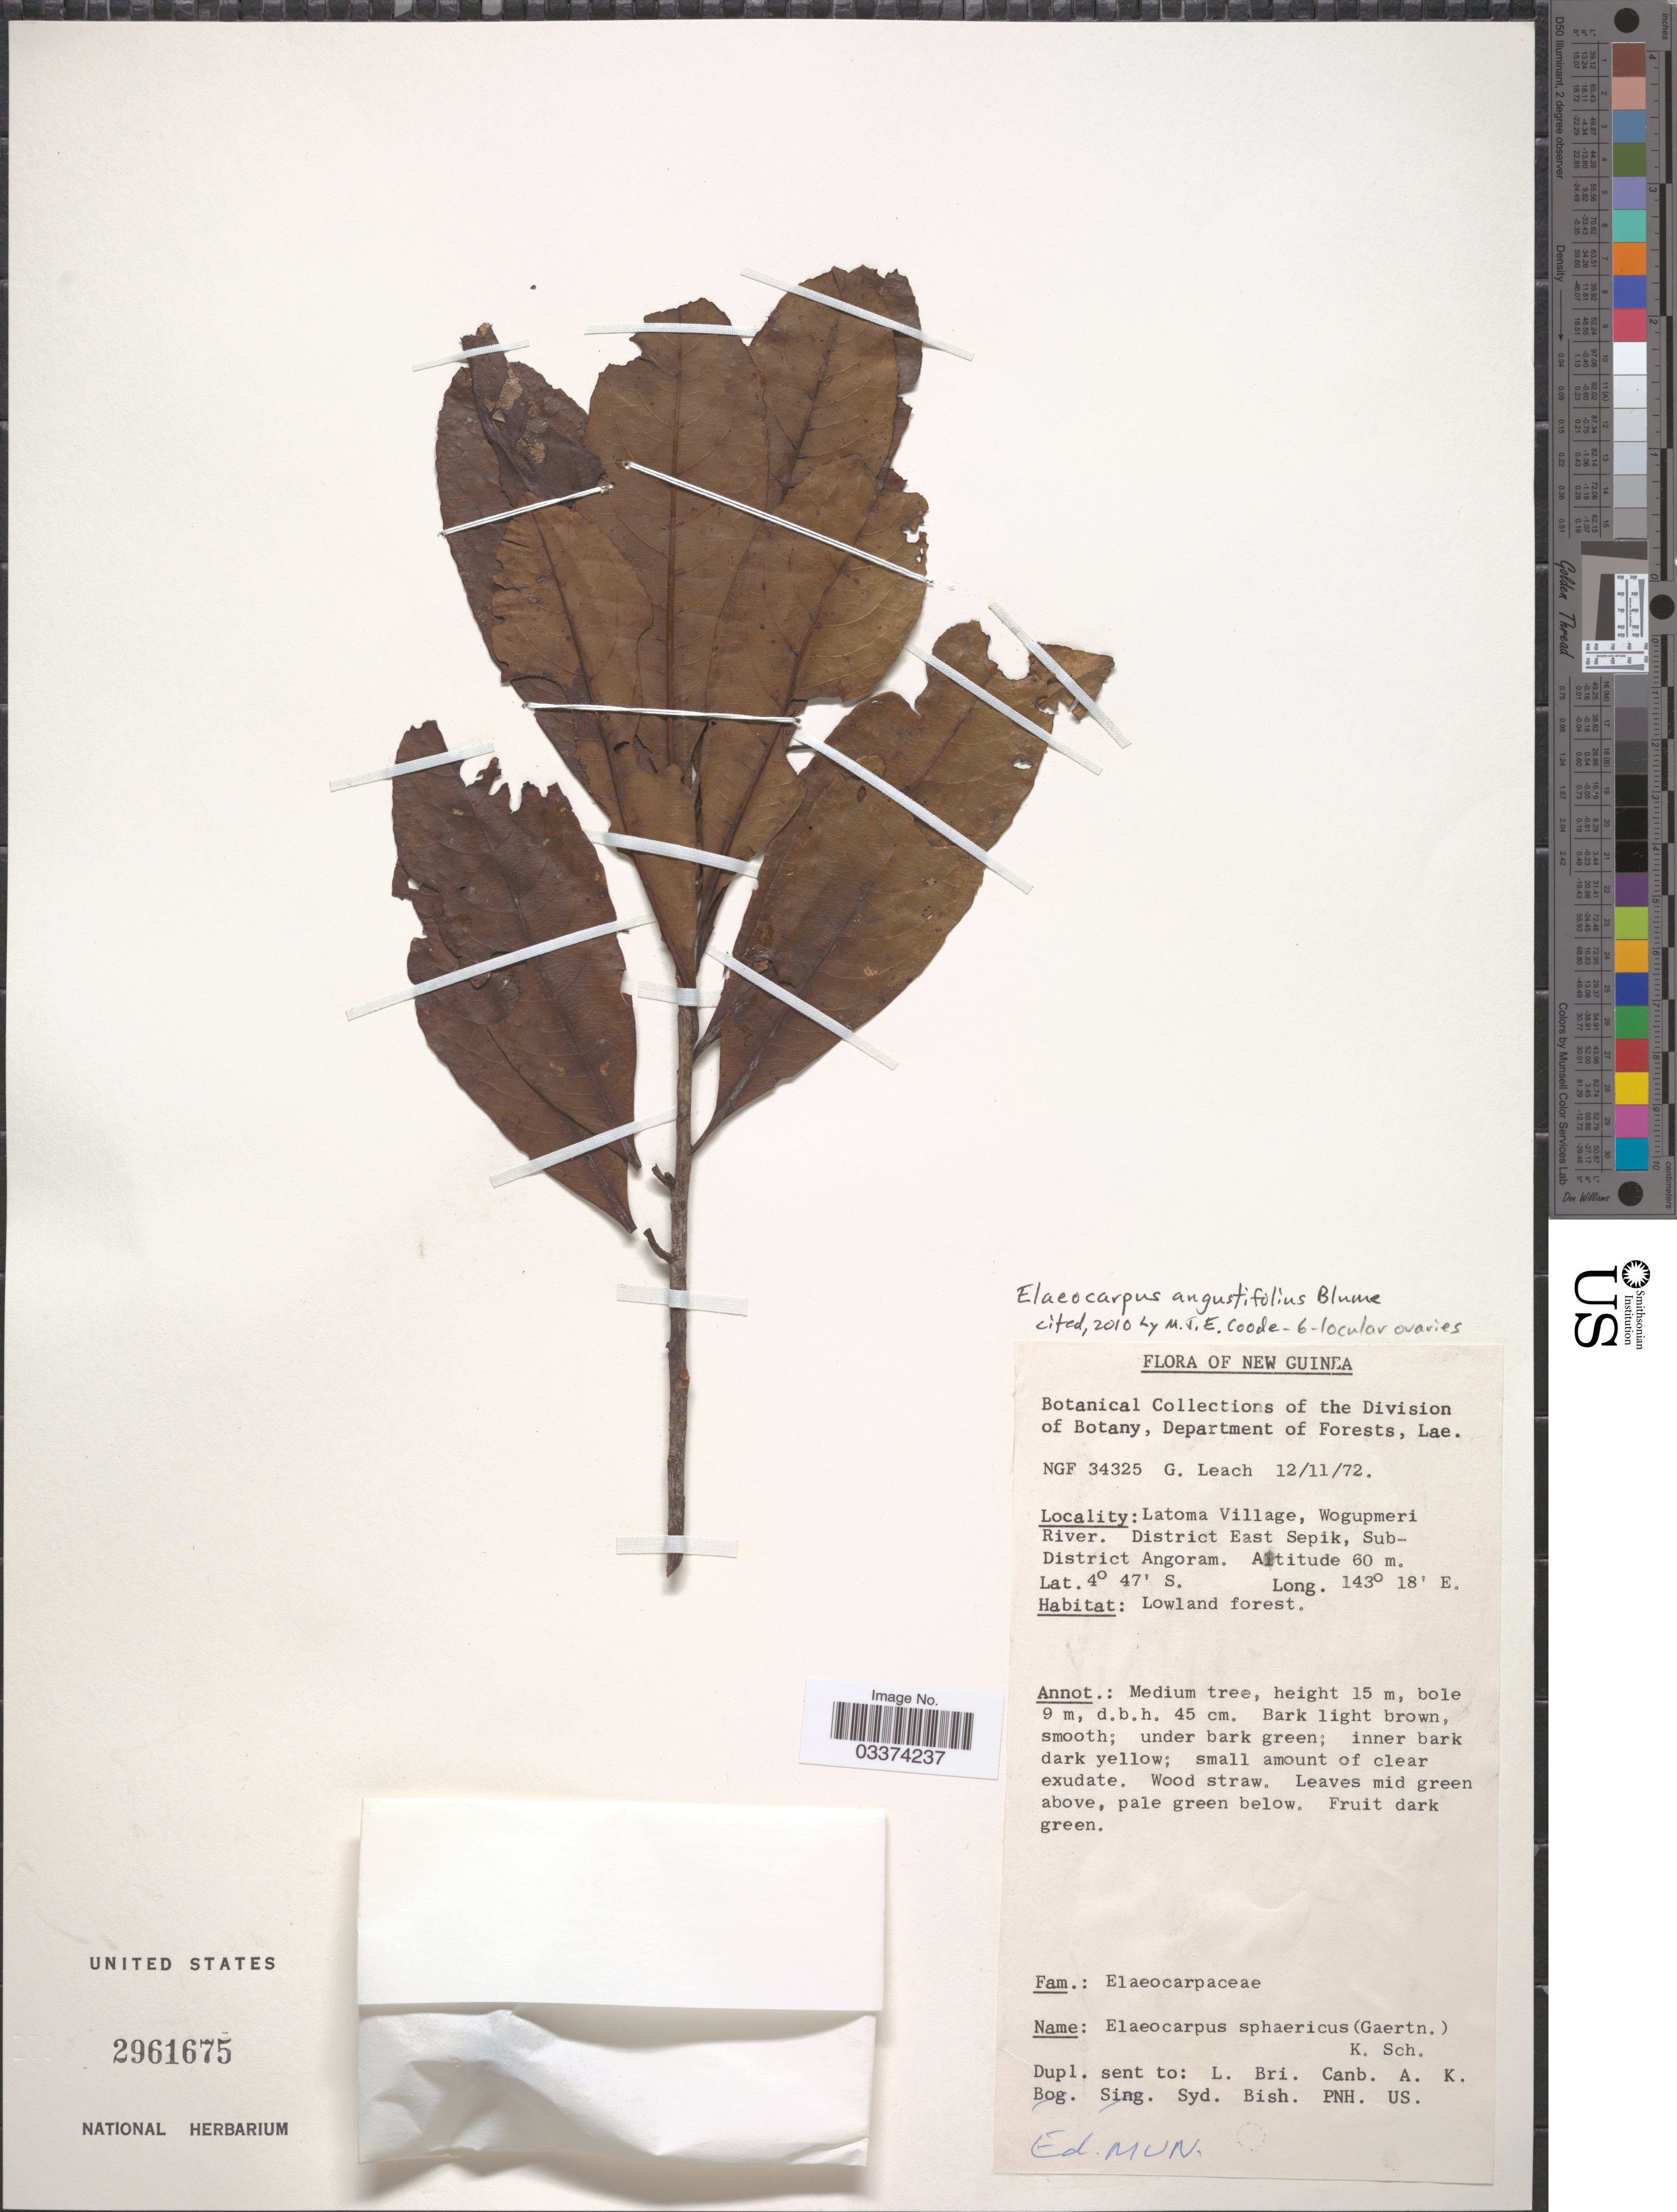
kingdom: Plantae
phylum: Tracheophyta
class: Magnoliopsida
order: Oxalidales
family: Elaeocarpaceae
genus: Elaeocarpus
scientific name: Elaeocarpus angustifolius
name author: Blume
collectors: G. Leach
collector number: NGF 34325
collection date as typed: Transcribed d/m/y: 12/11/72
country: Papua New Guinea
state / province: East Sepik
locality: New Guinea. Latoma Village, Wogupmeri River. District East Sepik, Subdistrict Angoram.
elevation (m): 60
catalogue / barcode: US 2961675